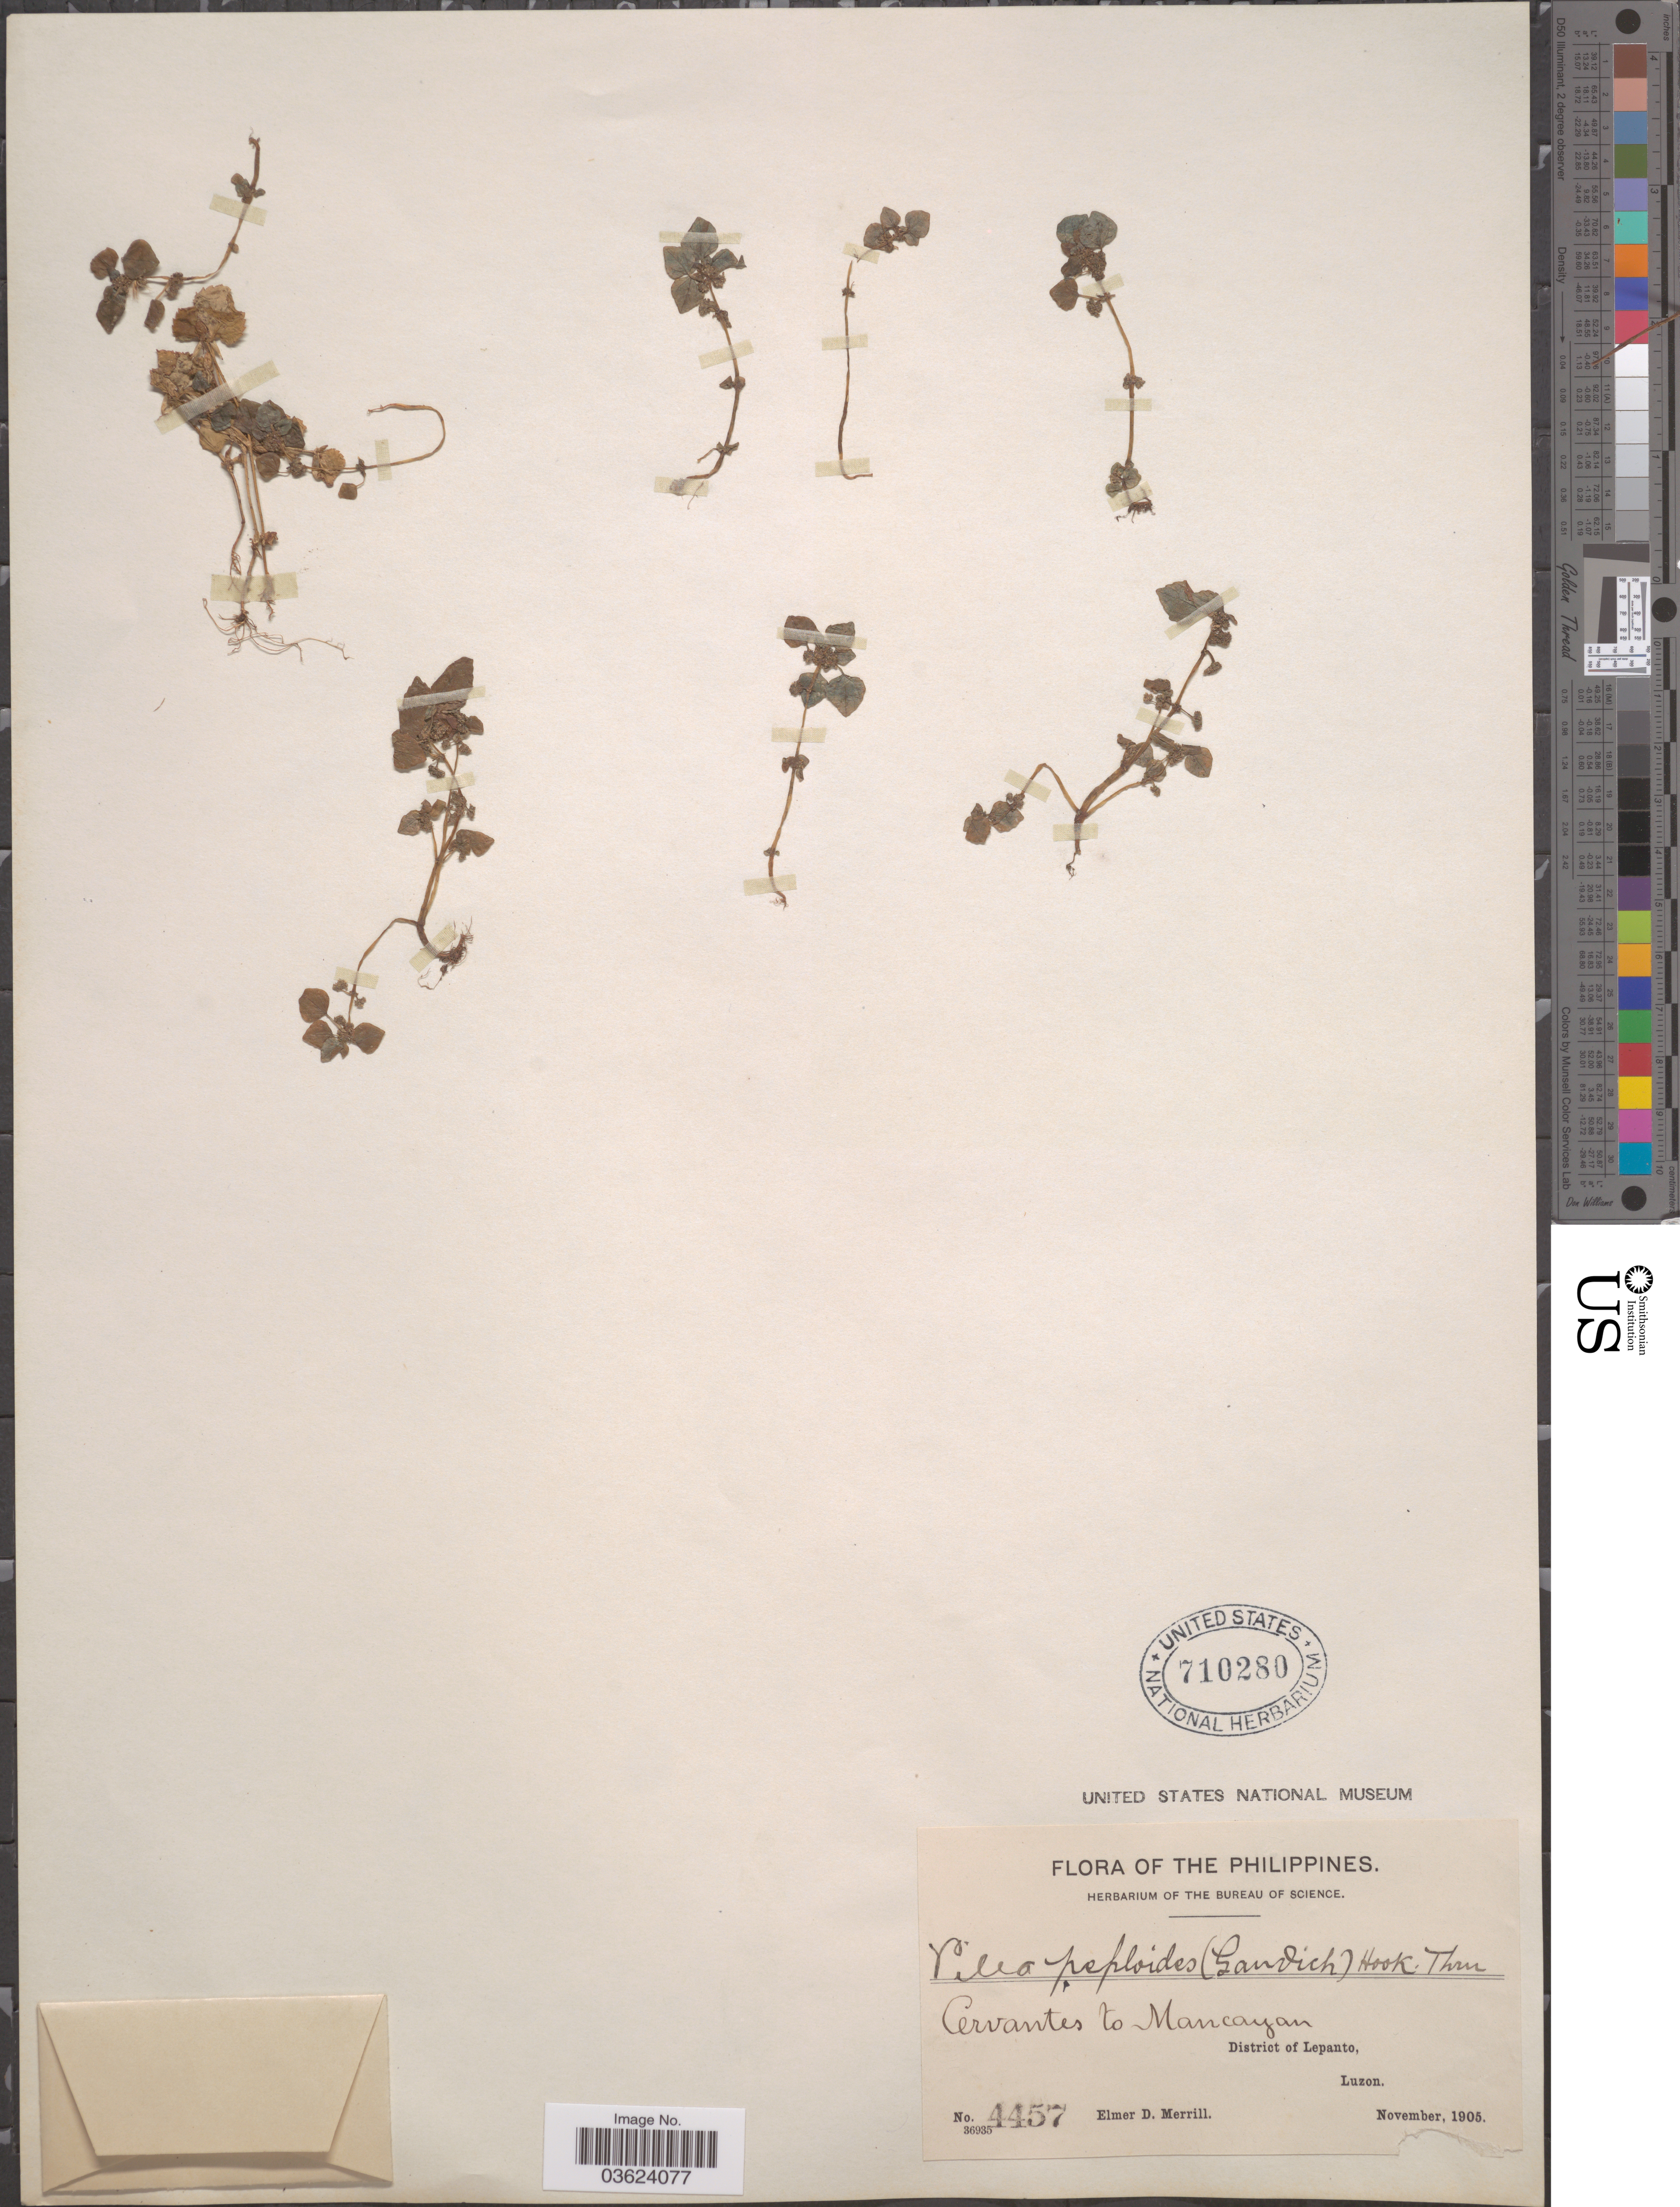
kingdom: Plantae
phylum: Tracheophyta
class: Magnoliopsida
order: Rosales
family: Urticaceae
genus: Pilea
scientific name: Pilea humilis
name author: C.B. Rob.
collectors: E. D. Merrill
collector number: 4457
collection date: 1905-11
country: Philippines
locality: Cervantes to Mancayan. District of Lepanto, Luzon.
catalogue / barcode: US 710280